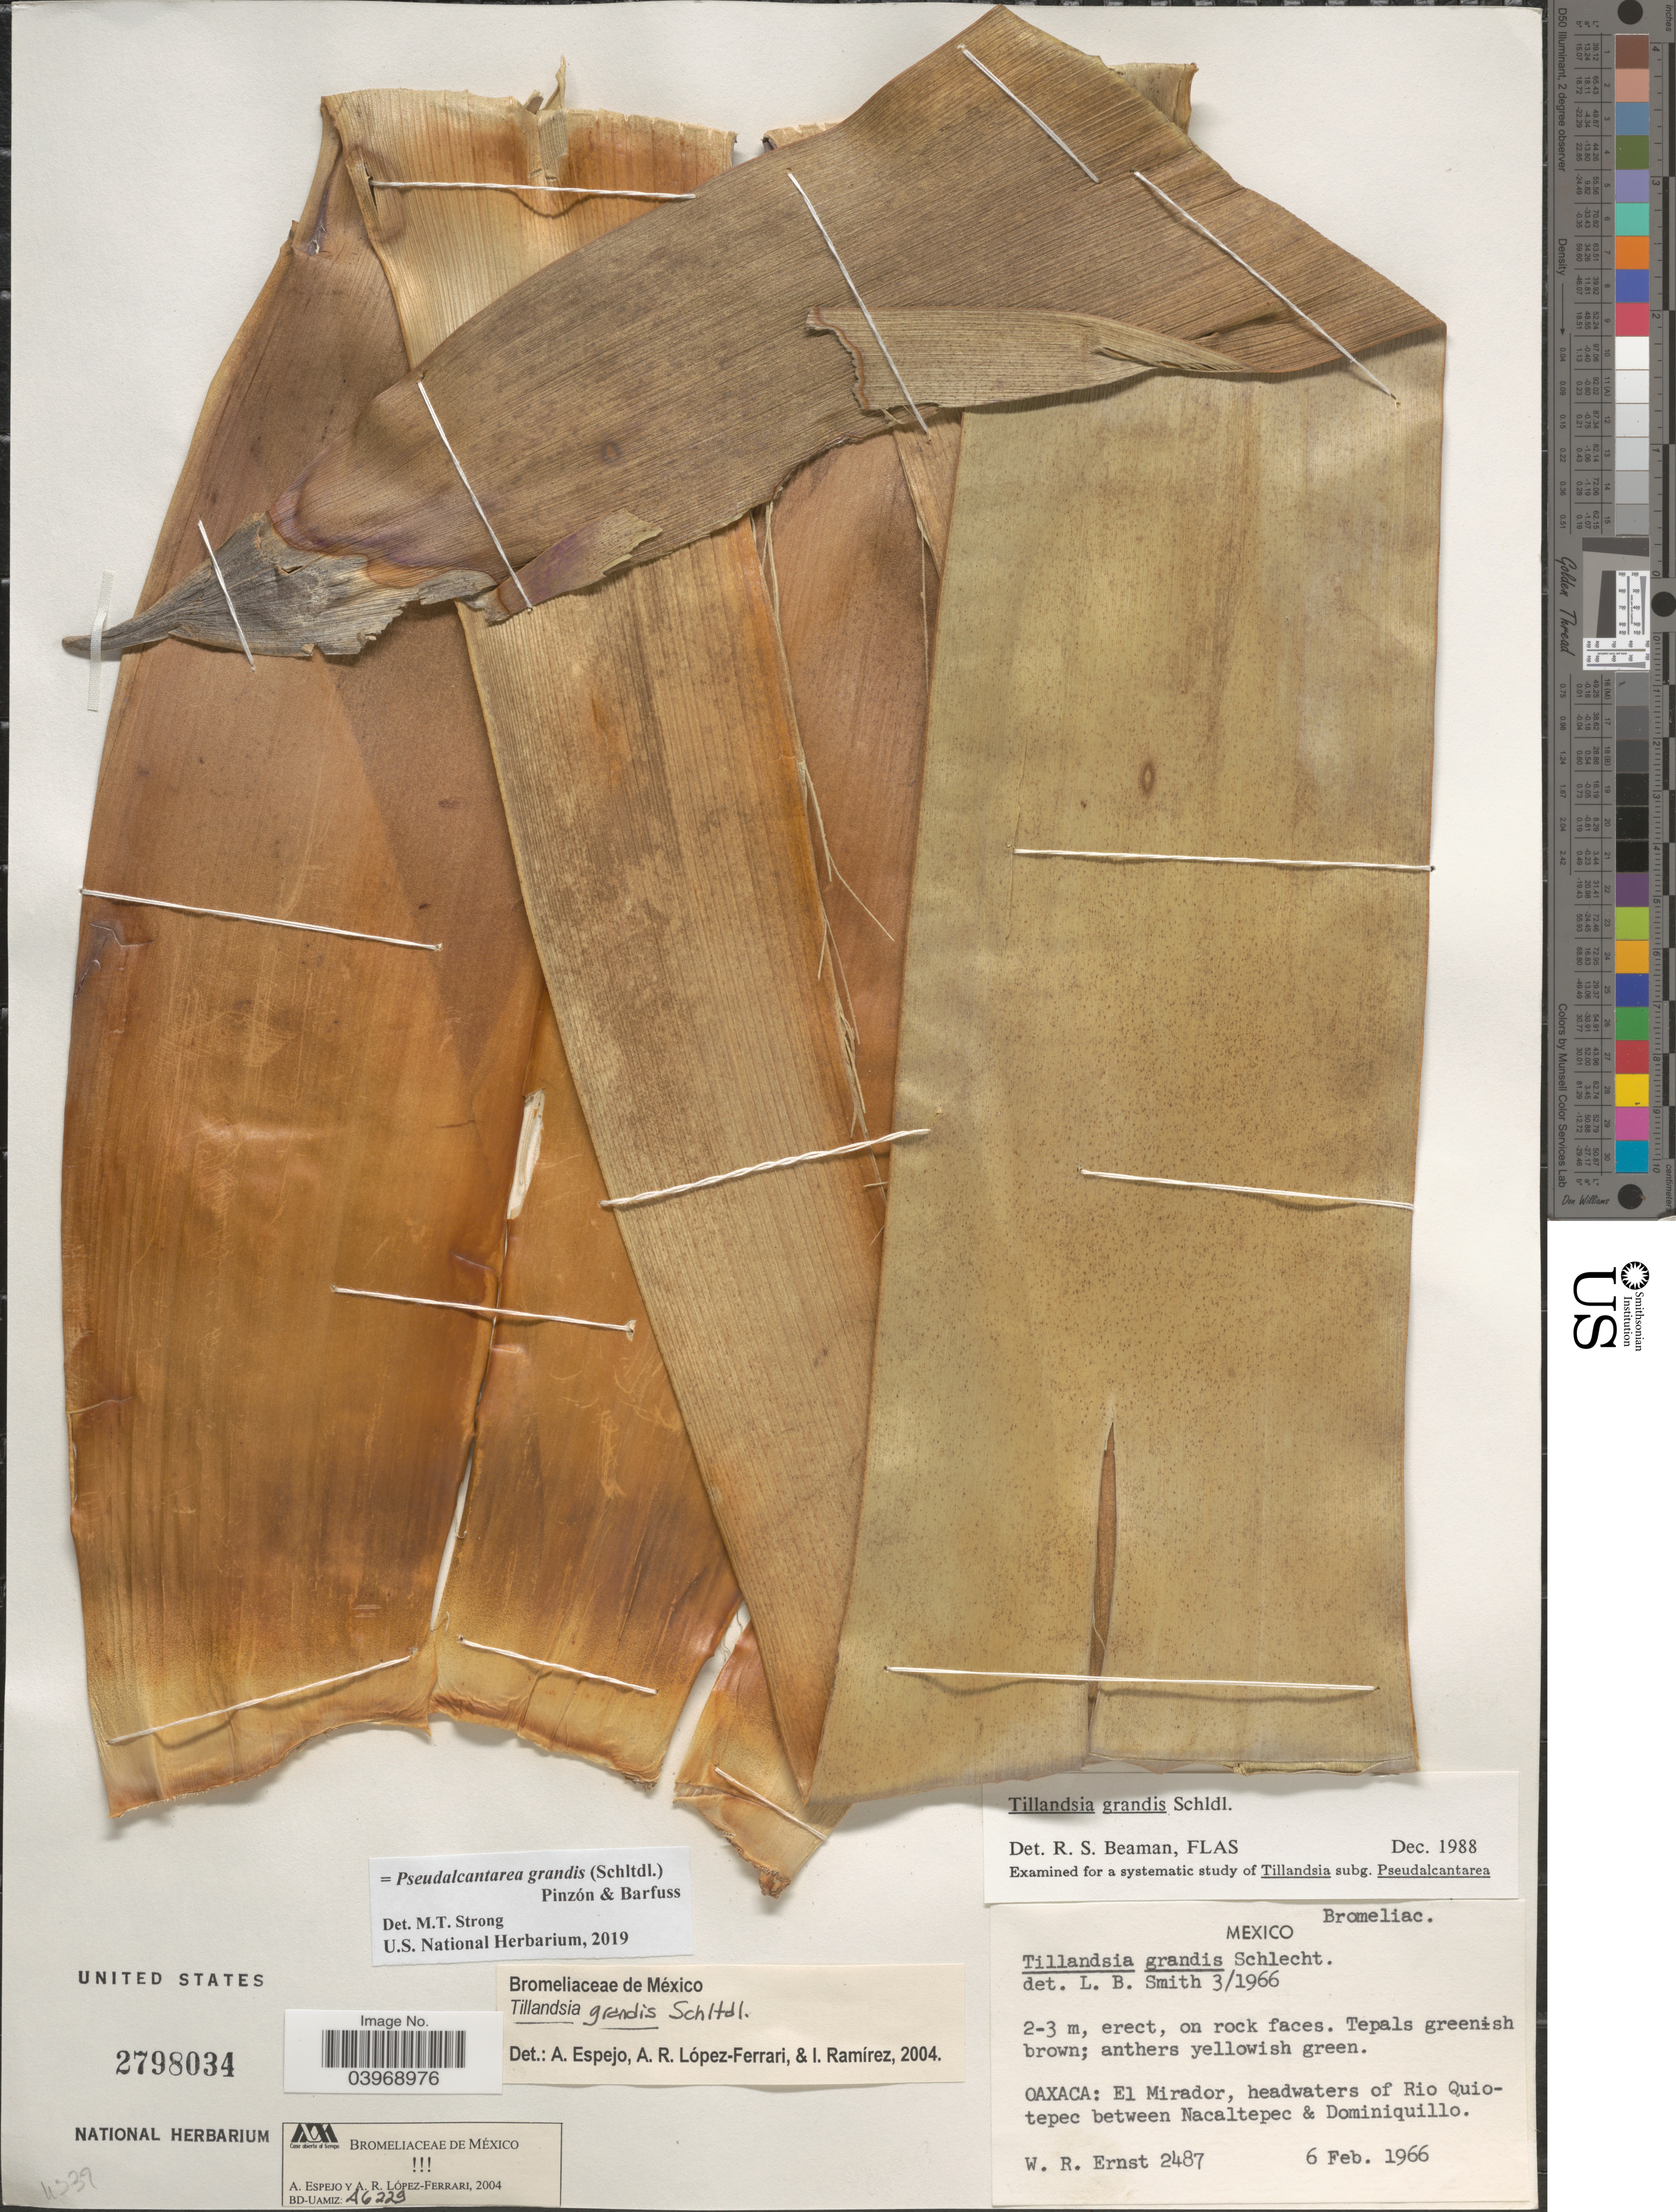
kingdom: Plantae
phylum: Tracheophyta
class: Liliopsida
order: Poales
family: Bromeliaceae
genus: Pseudalcantarea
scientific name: Pseudalcantarea grandis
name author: (Schltdl.) Pinzón & Barfuss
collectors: W. R. Ernst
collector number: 2487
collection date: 1966-02-06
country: Mexico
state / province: Oaxaca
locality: El Mirador, headwaters of Rio Quiotepec between Nacaltepec & Dominiquillo.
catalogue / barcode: US 2798034